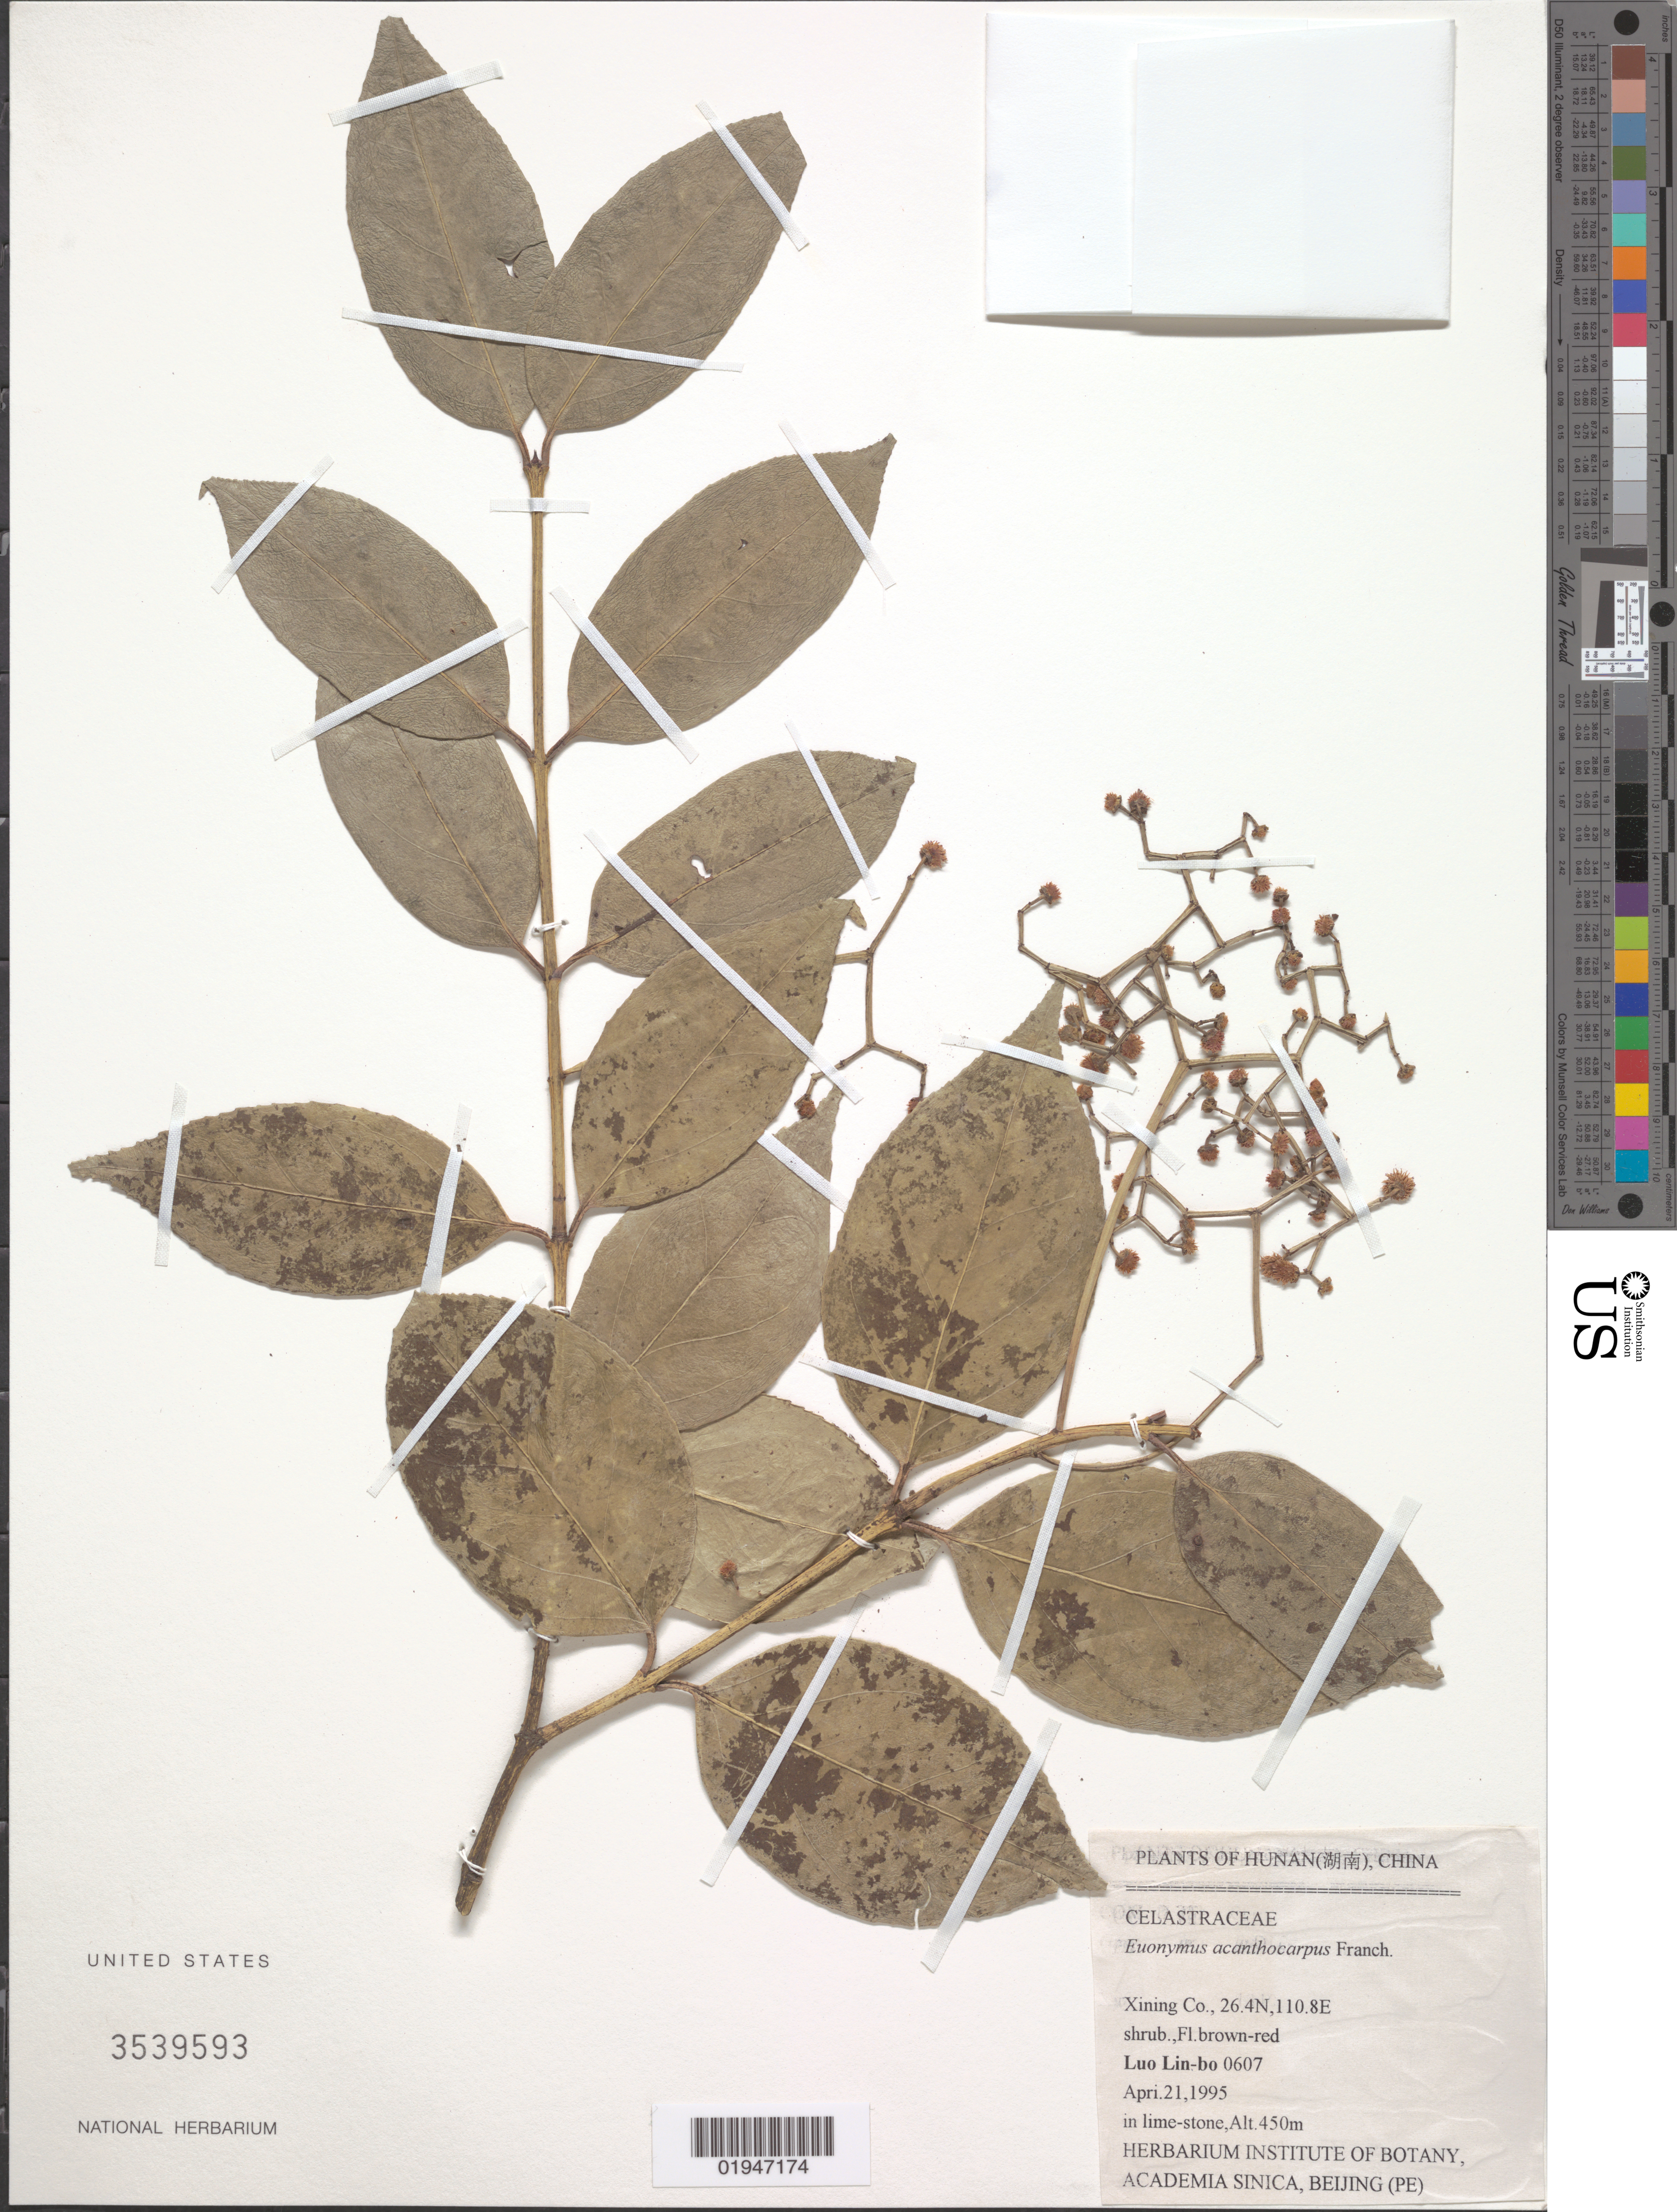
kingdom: Plantae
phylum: Tracheophyta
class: Magnoliopsida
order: Celastrales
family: Celastraceae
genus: Euonymus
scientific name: Euonymus acanthocarpus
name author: Franch.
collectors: L. B. Luo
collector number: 607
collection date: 1995-04-21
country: China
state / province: Hunan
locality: Xining Co.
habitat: In limestone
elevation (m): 450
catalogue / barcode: US 3539593